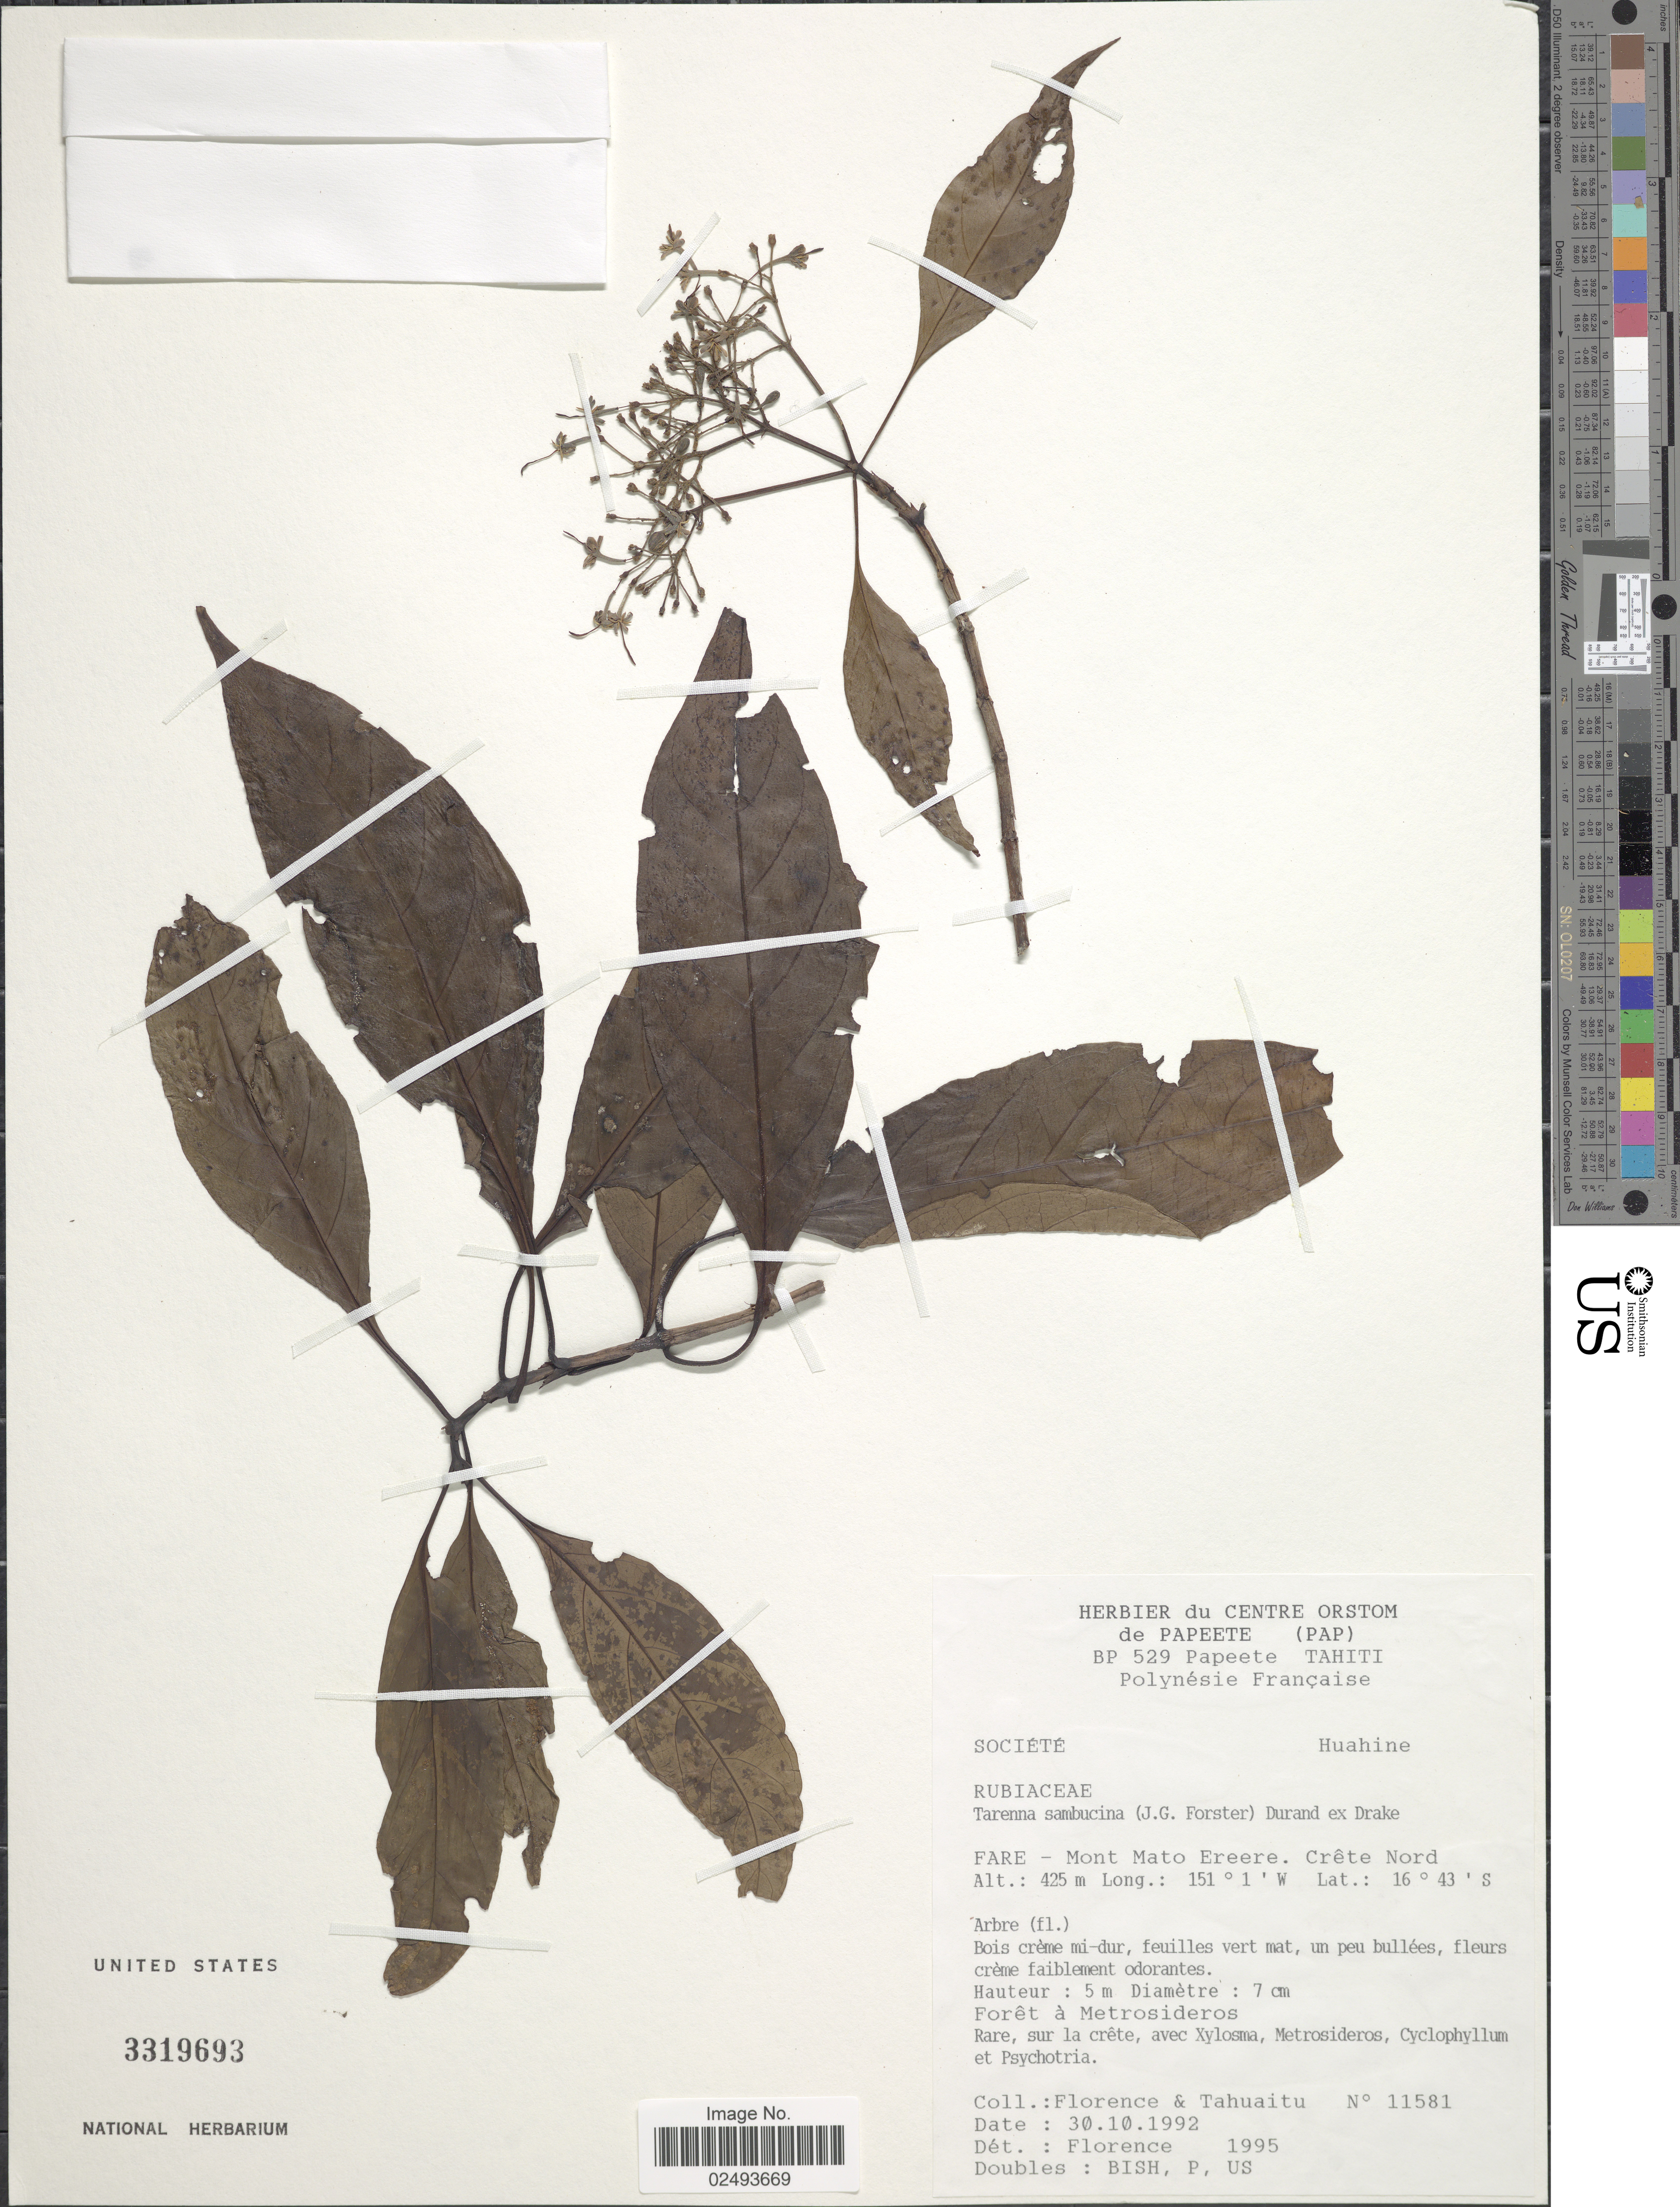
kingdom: Plantae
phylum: Tracheophyta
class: Magnoliopsida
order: Gentianales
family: Rubiaceae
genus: Tarenna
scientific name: Tarenna sambucina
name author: (G. Forst.) Drake ex Durand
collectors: -. Florence & -. Tahuaitu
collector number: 11581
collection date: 1992-10-30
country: French Polynesia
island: Huahine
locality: Fare, Mont Mato Ereere, Crete Nord, Societe, Huahine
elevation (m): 425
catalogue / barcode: US 3319693